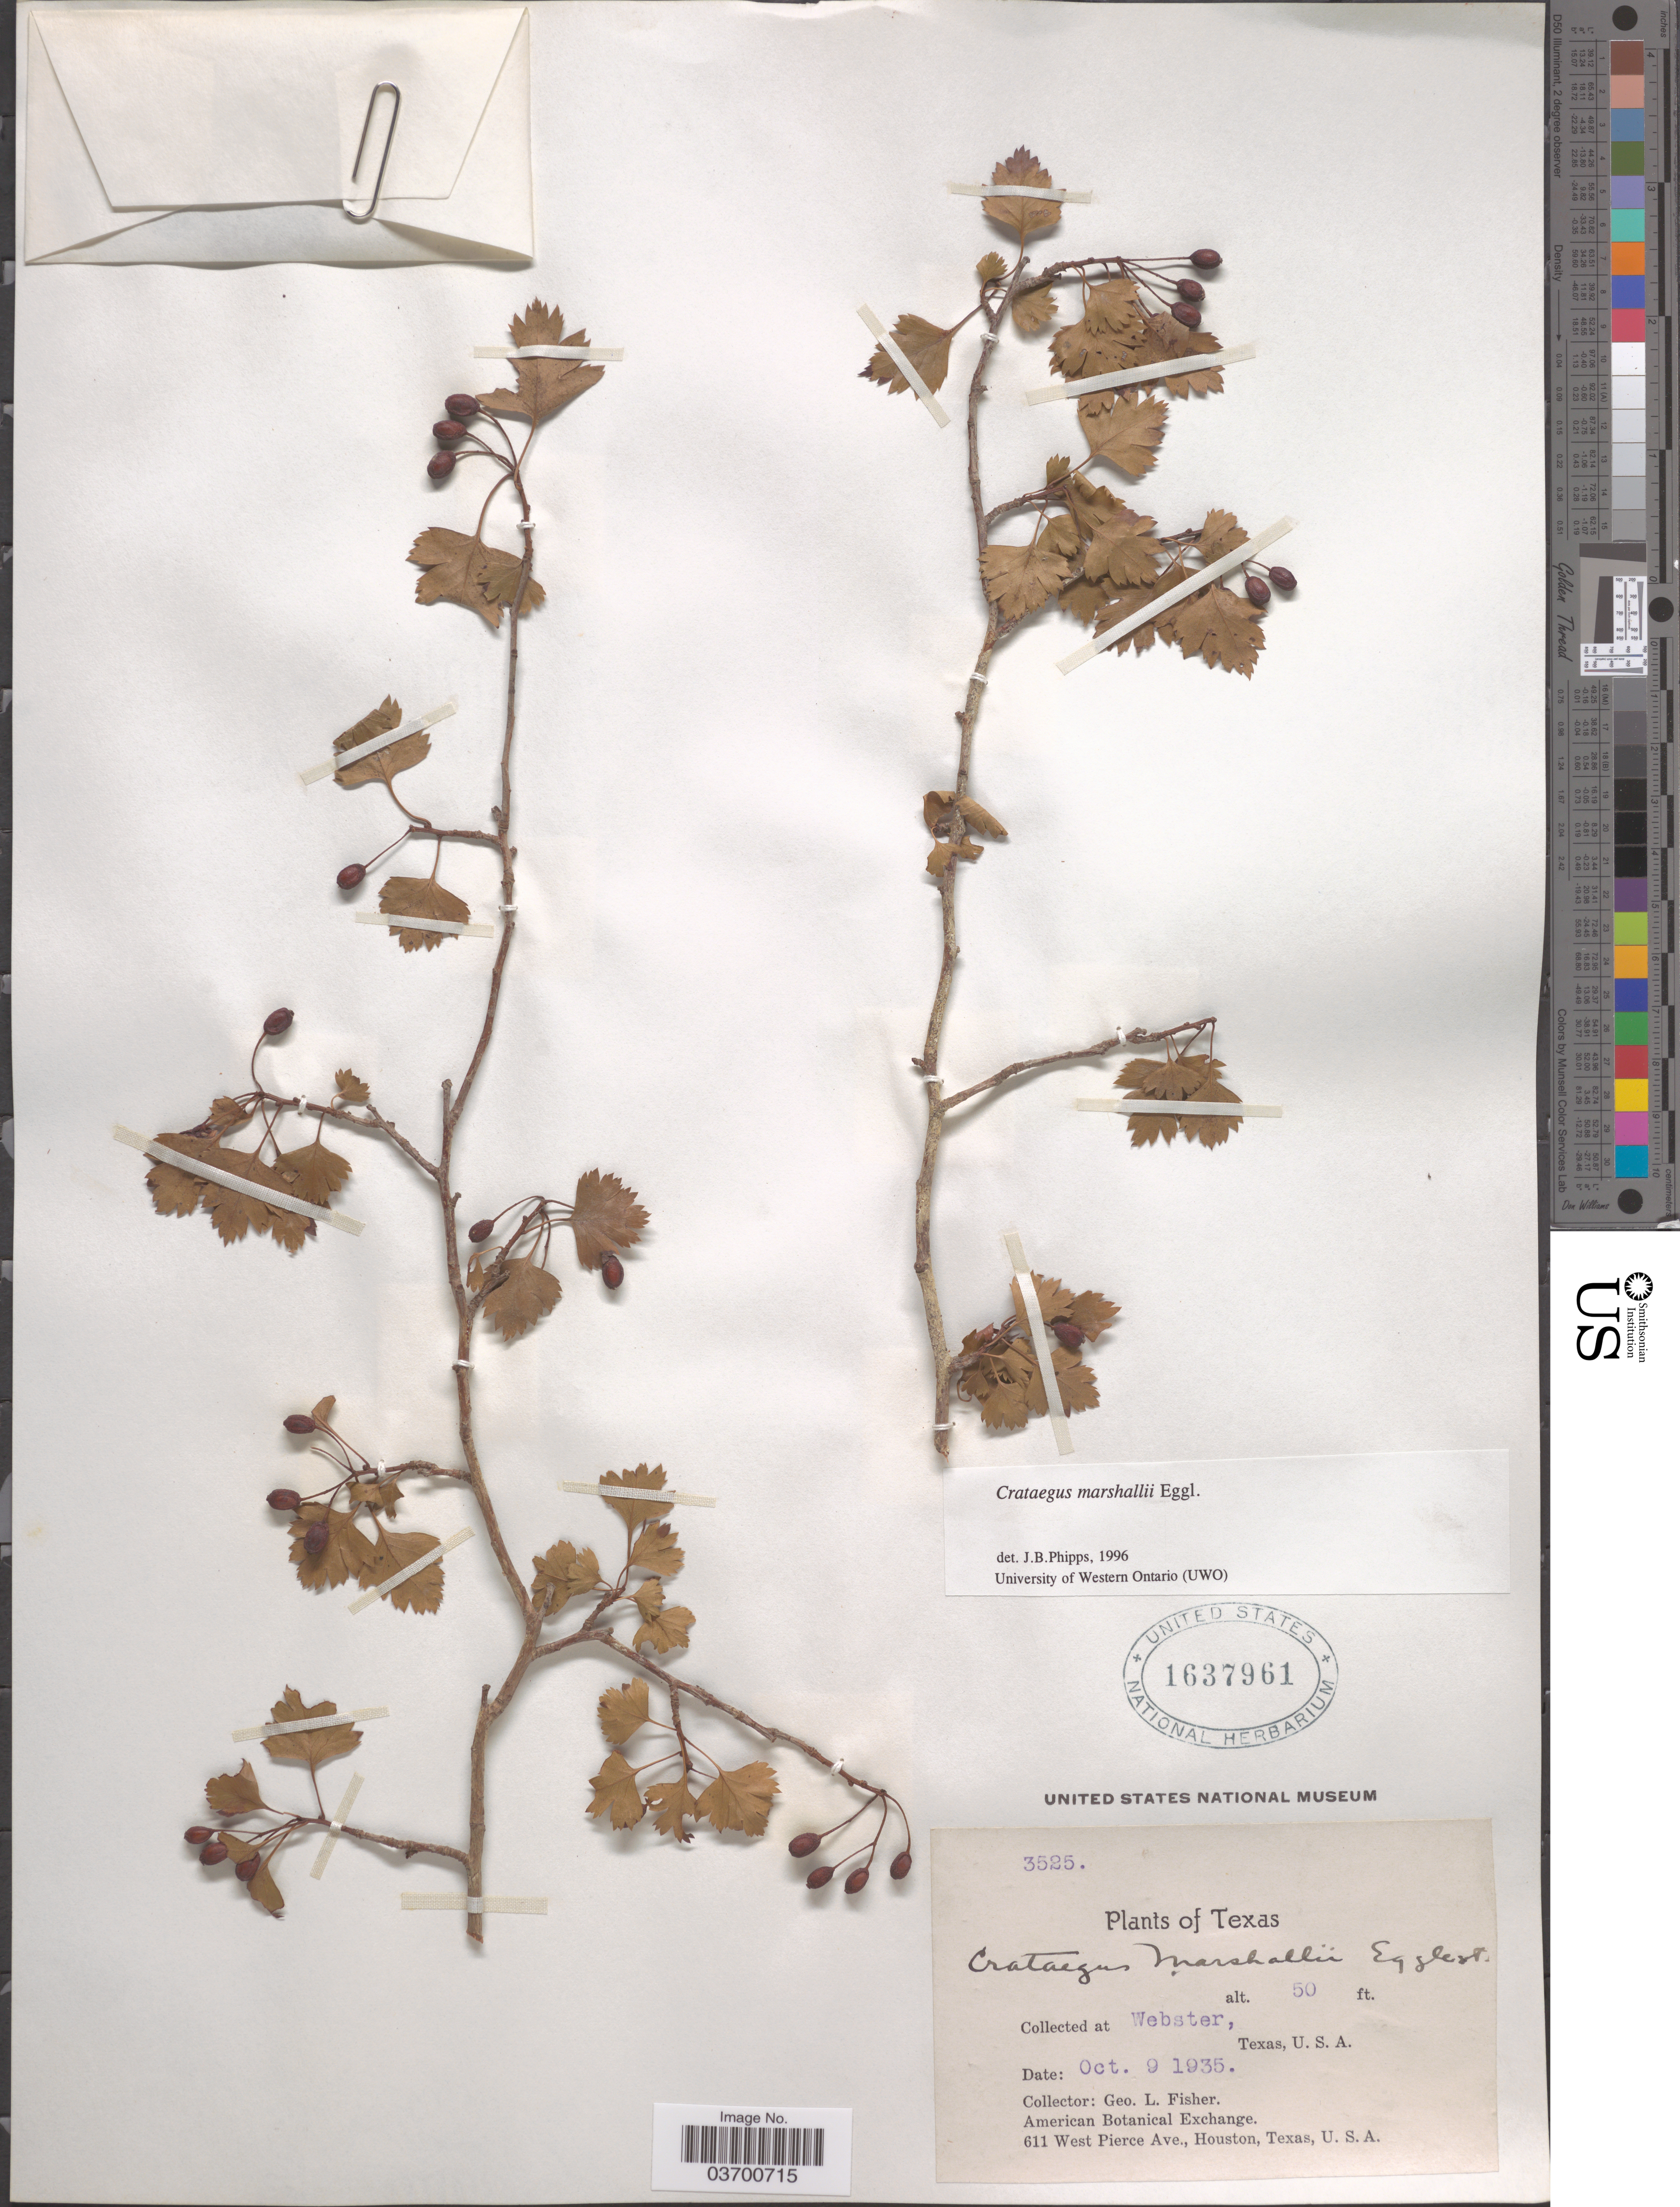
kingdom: Plantae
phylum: Tracheophyta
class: Magnoliopsida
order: Rosales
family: Rosaceae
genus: Crataegus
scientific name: Crataegus marshallii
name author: Eggl.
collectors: G. L. Fisher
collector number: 3525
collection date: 1935-10-09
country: United States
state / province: Texas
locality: Webster.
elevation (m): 15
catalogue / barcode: US 1637961